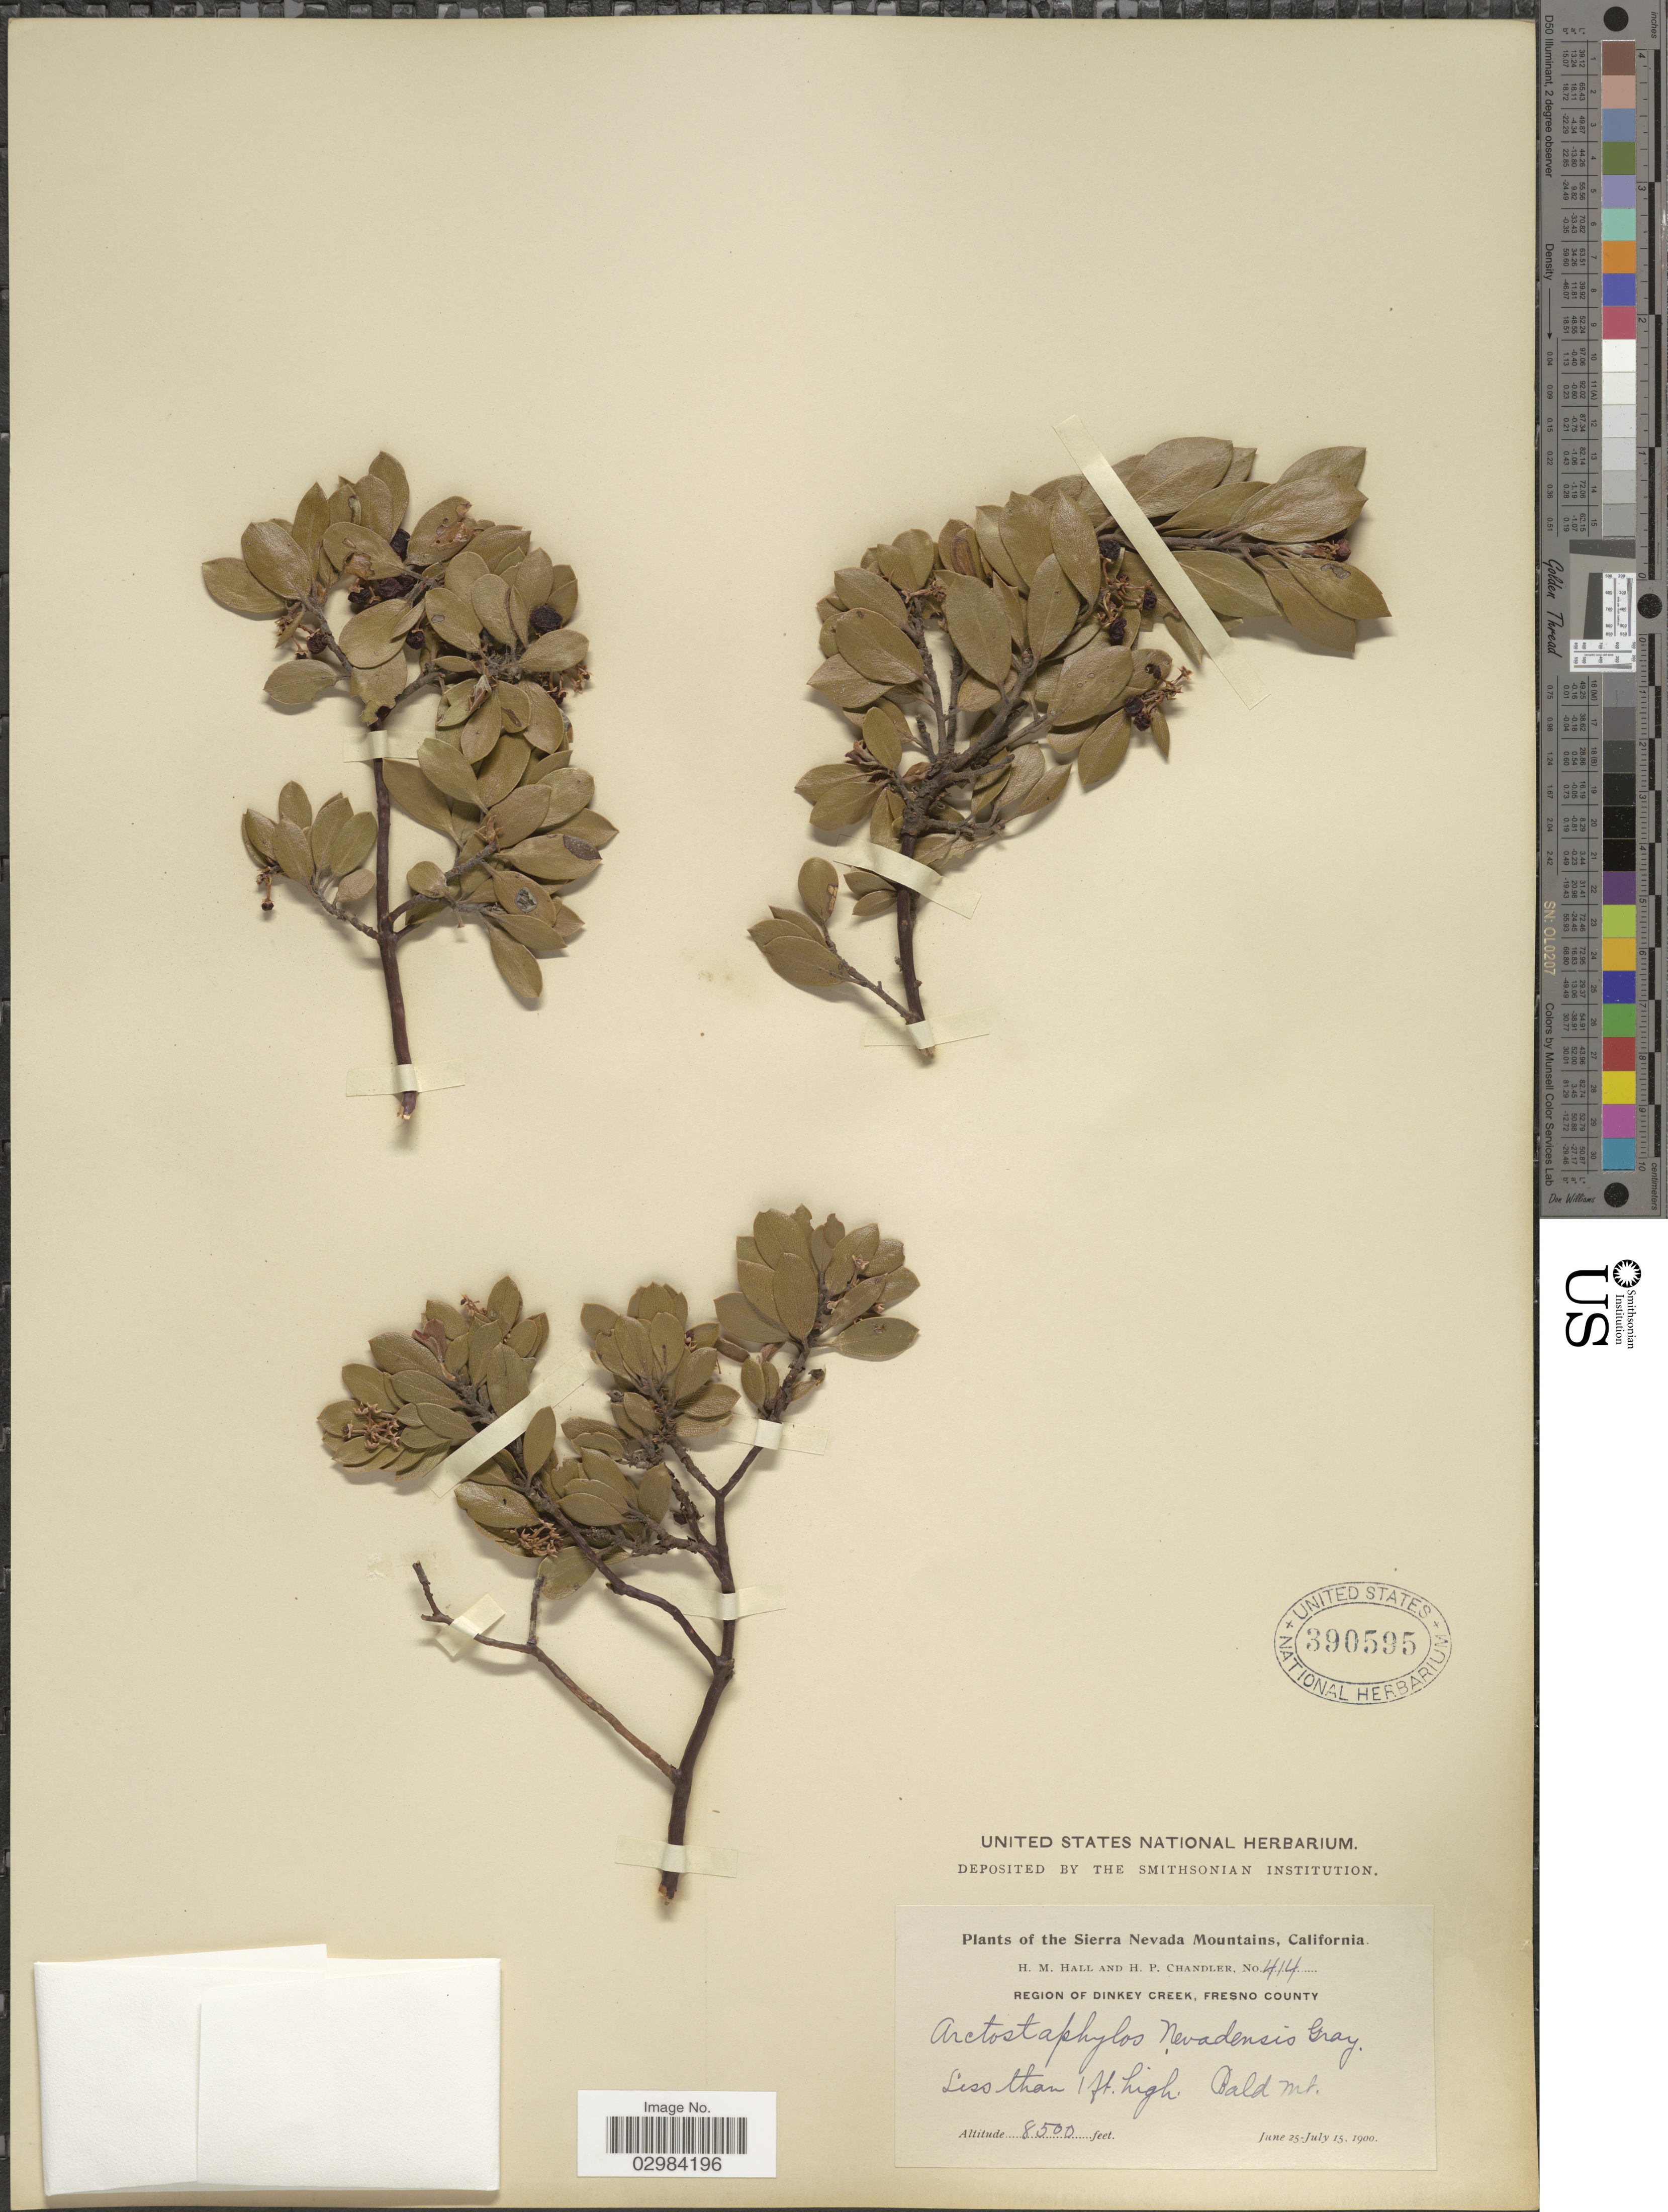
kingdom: Plantae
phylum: Tracheophyta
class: Magnoliopsida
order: Ericales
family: Ericaceae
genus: Arctostaphylos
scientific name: Arctostaphylos nevadensis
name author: A. Gray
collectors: H. M. Hall & H. Chandler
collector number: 414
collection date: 1900-06-25/1900-07-15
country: United States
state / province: California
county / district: Fresno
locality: Sierra Nevada Mountains. Region of Dinkey Creek, Fresno County.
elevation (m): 2591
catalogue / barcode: US 390595